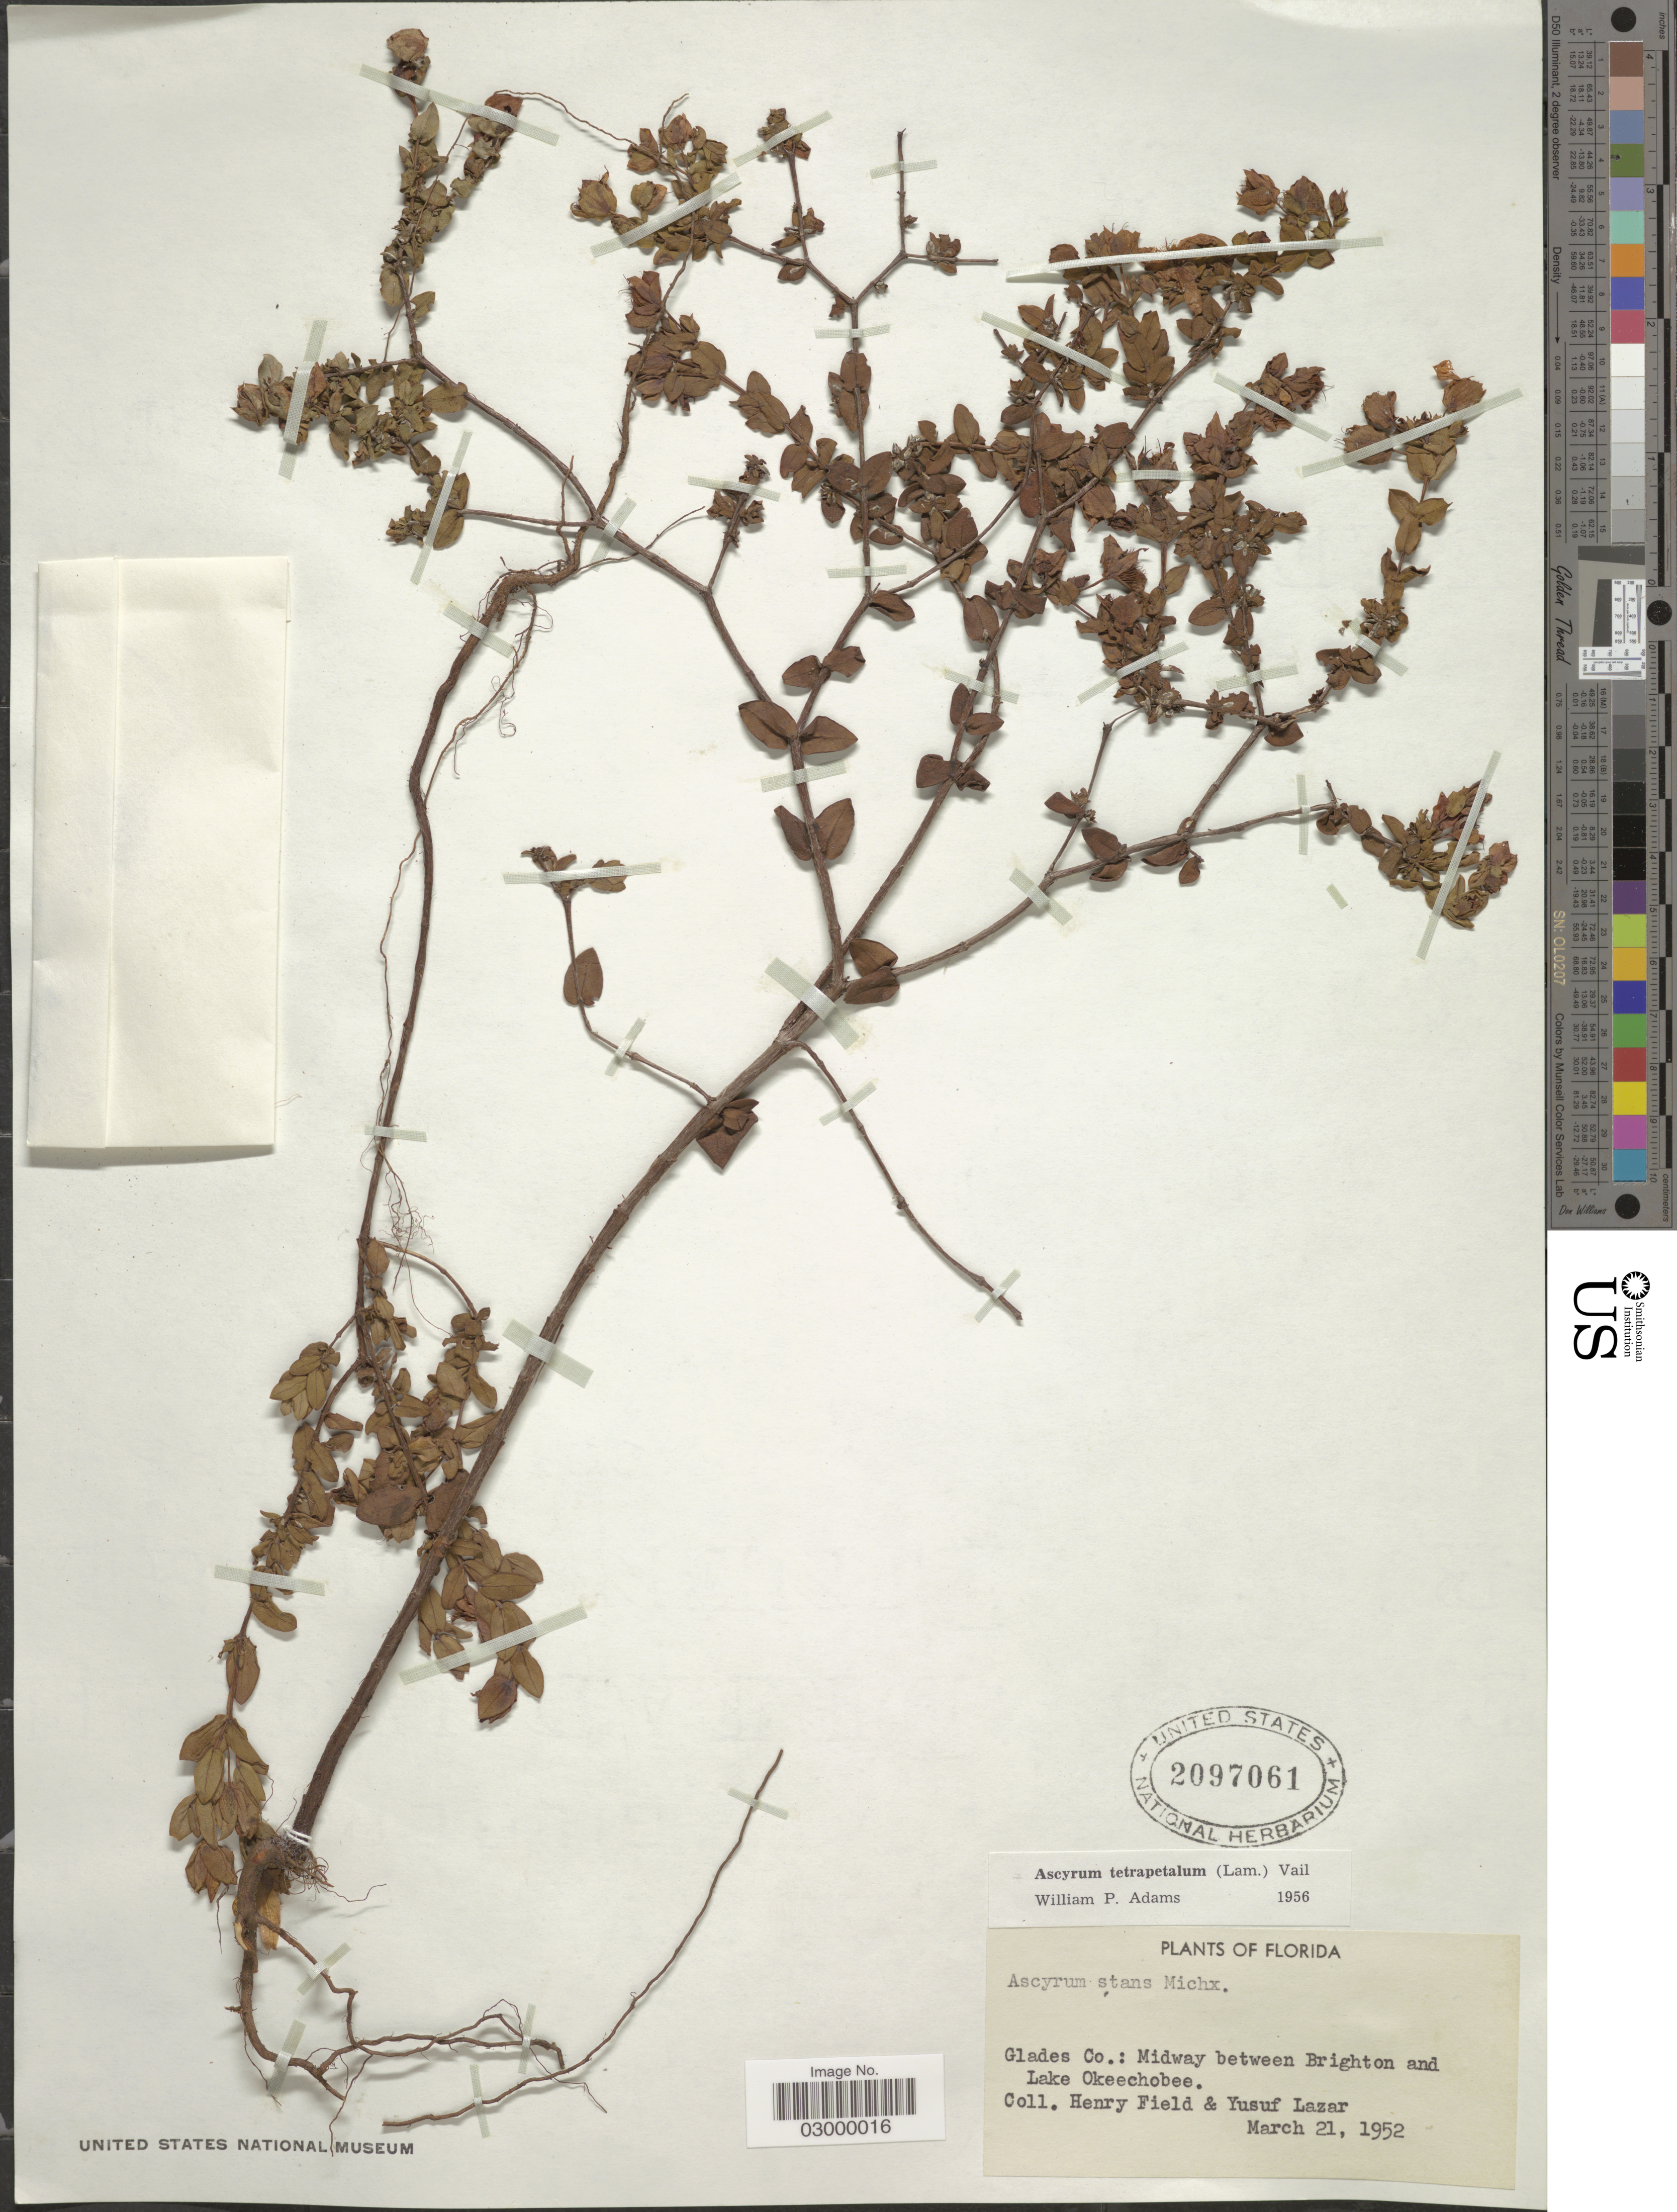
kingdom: Plantae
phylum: Tracheophyta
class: Magnoliopsida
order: Malpighiales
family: Hypericaceae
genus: Hypericum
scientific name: Hypericum tetrapetalum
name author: Lam.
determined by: Strong, Mark T., (BOT), Smithsonian Institution - National Museum of Natural History (UNITED STATES)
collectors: H. Field & Y. Lazar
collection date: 1952-03-21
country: United States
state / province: Florida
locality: Glades Co.: Midway between Brighton and Lake Okeechobee.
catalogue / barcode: US 2097061